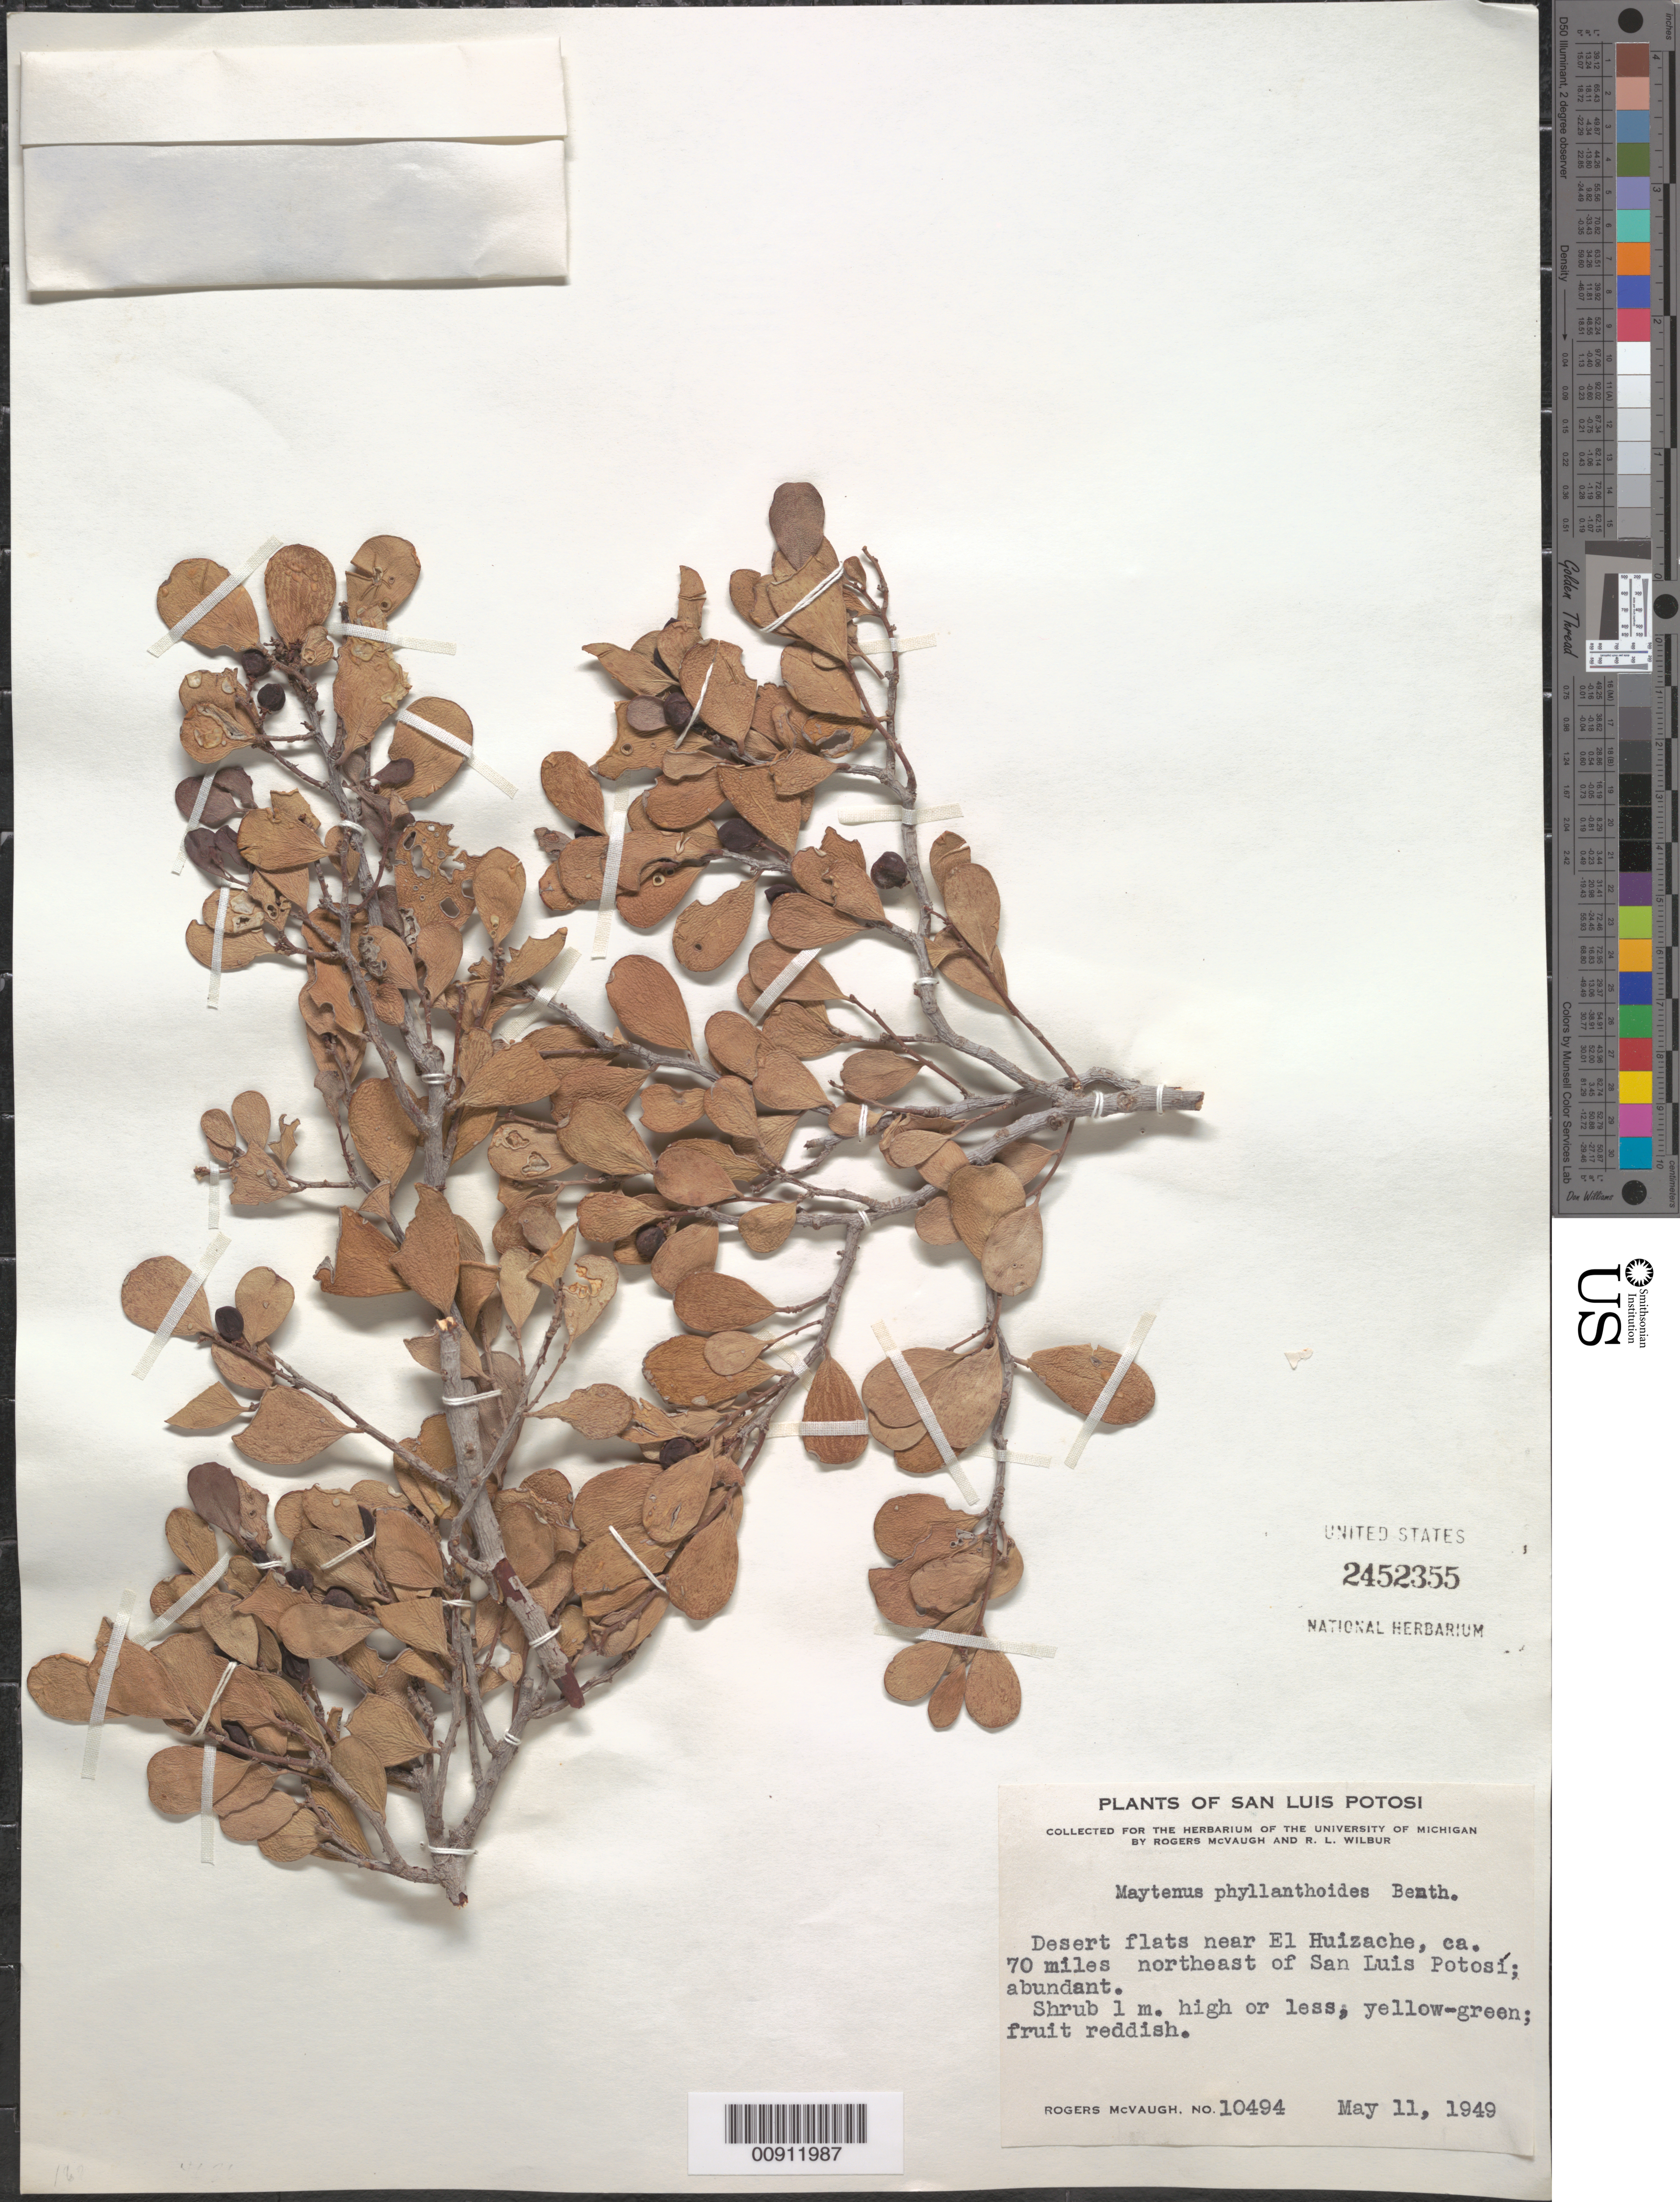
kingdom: Plantae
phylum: Tracheophyta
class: Magnoliopsida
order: Celastrales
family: Celastraceae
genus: Tricerma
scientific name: Tricerma phyllanthoides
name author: (Benth.) Lundell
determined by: Strong, Mark T., (BOT), Smithsonian Institution - National Museum of Natural History (UNITED STATES)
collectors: R. McVaugh & R. L. Wilbur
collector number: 10494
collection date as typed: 11 May 1949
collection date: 1949-05-11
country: Mexico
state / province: San Luis Potosí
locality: Desert flats near El Huizache, ca. 70 miles northeast of San Luis Potosí.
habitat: Desert flats.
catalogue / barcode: US 2452355